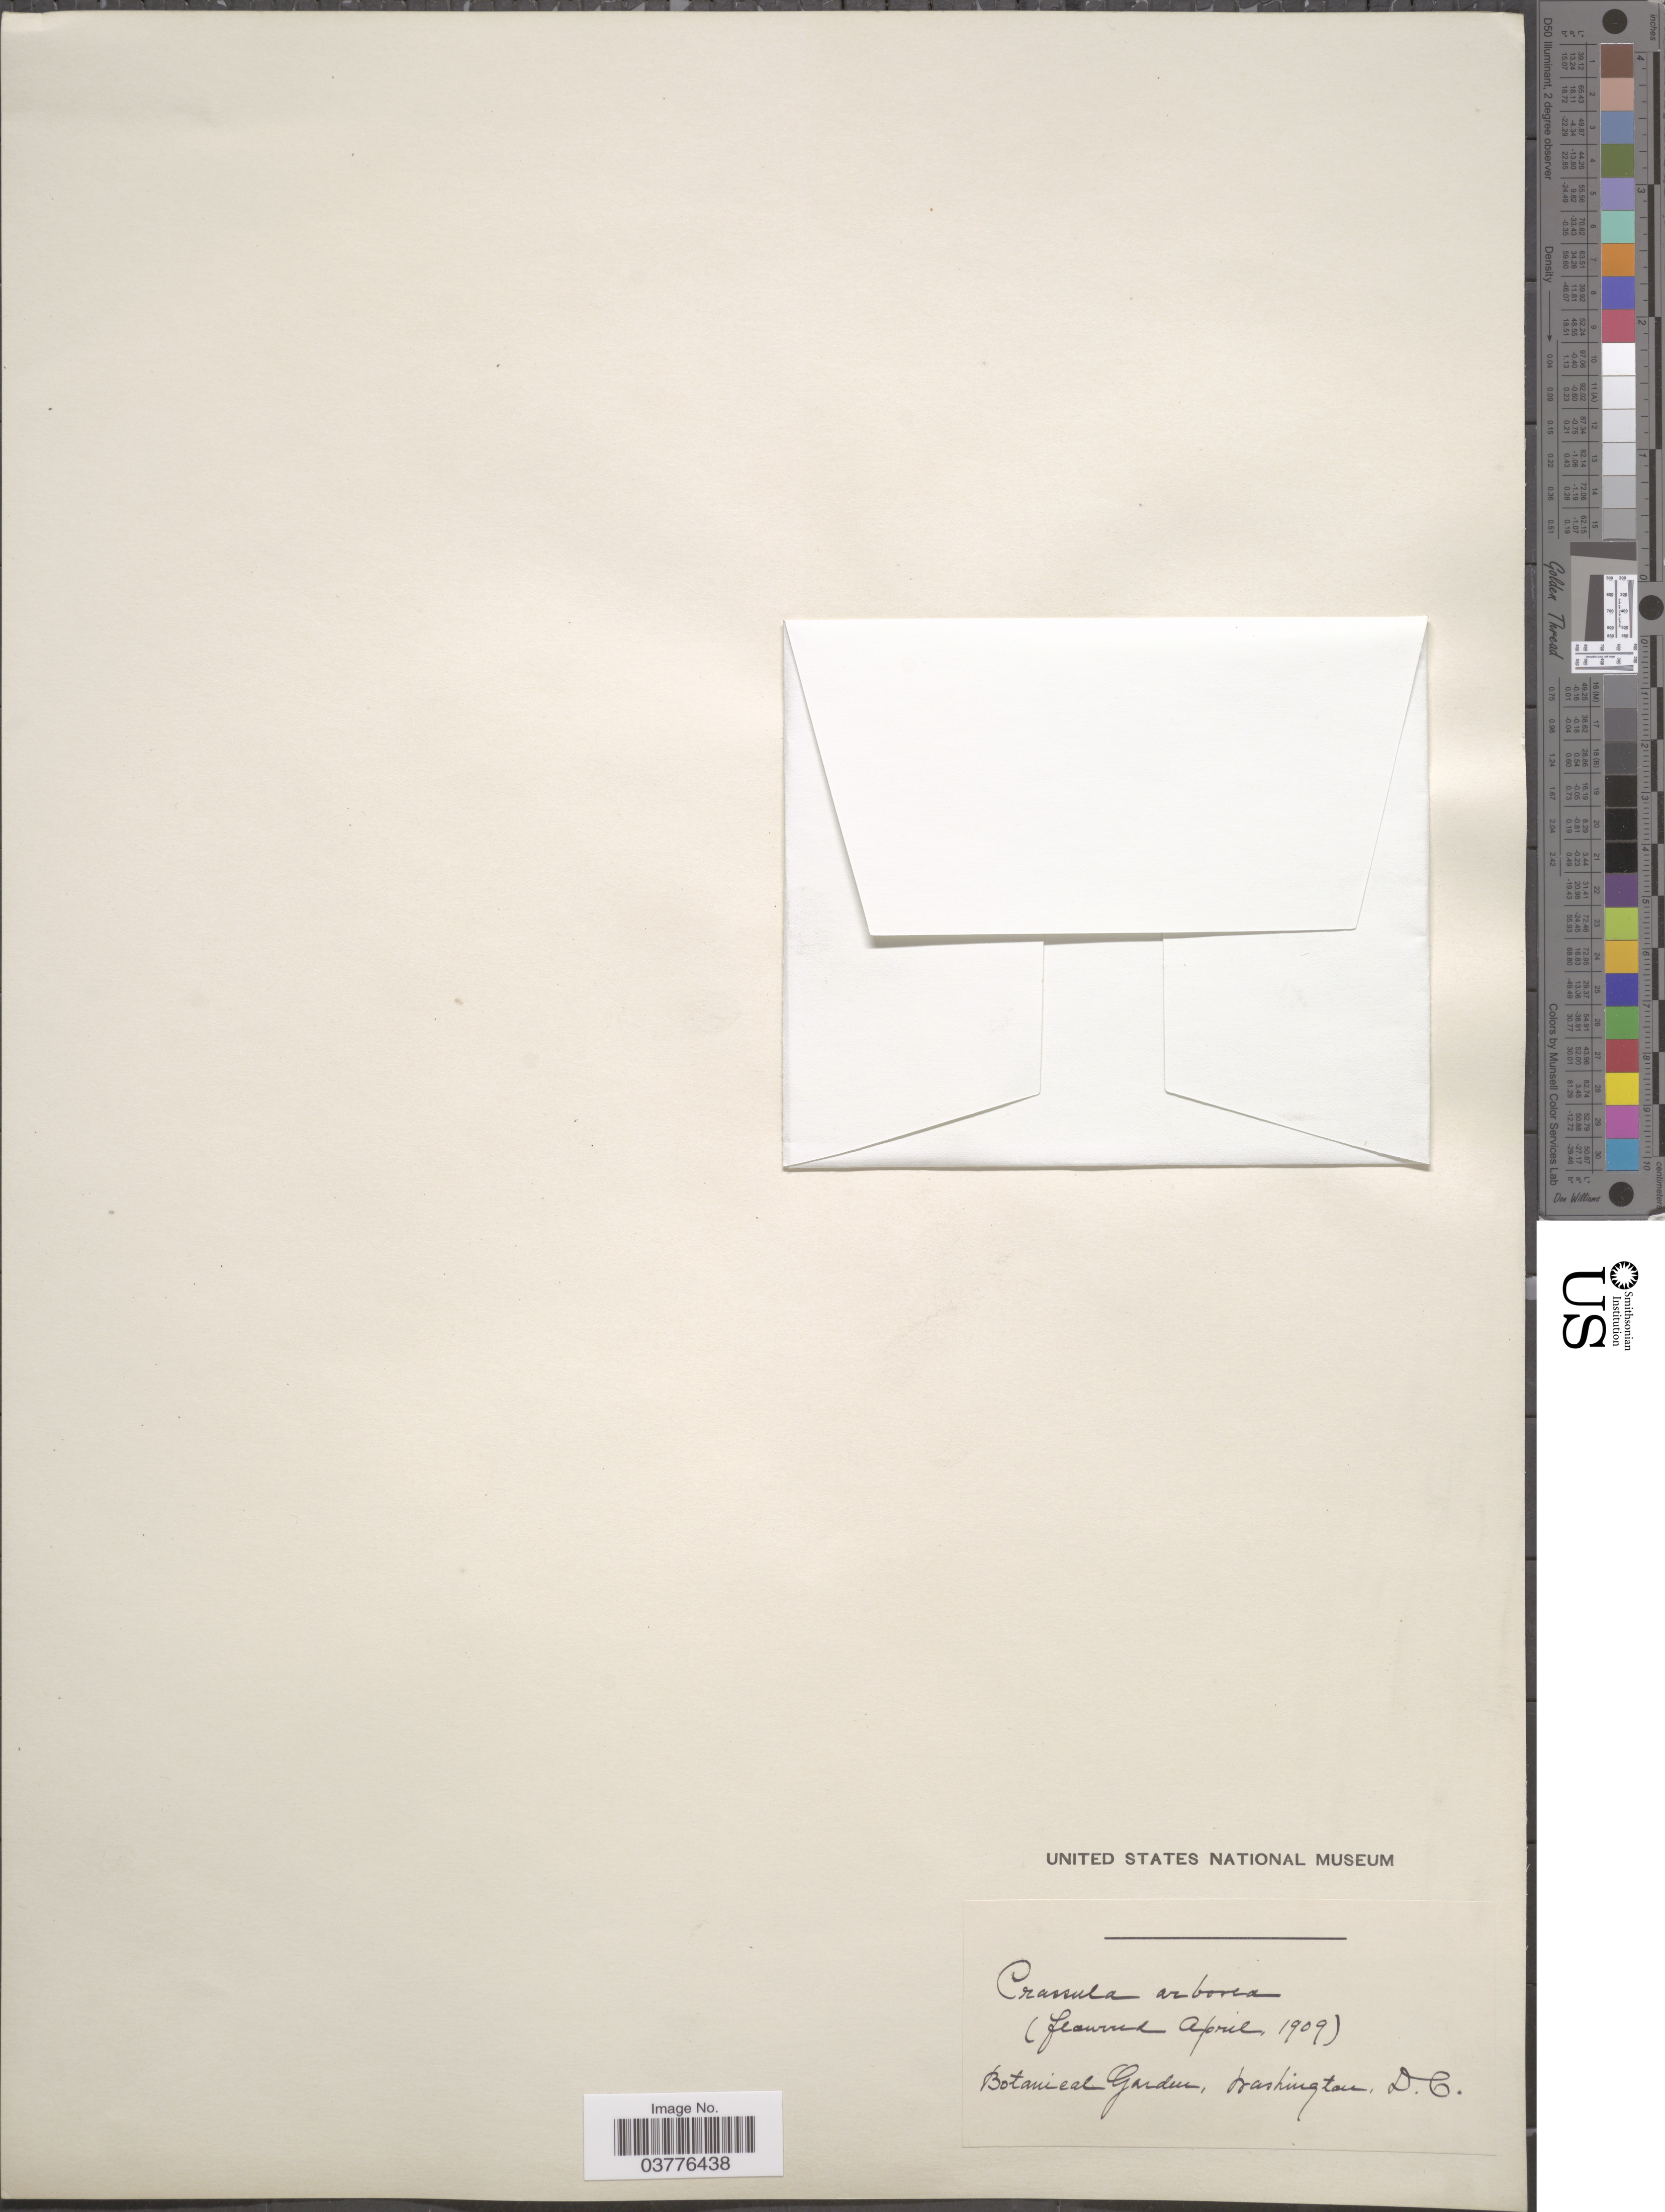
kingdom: Plantae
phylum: Tracheophyta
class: Magnoliopsida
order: Saxifragales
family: Crassulaceae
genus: Crassula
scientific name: Crassula arborea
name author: Medik.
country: United States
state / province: District of Columbia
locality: Botanical Garden, Washington D. C.